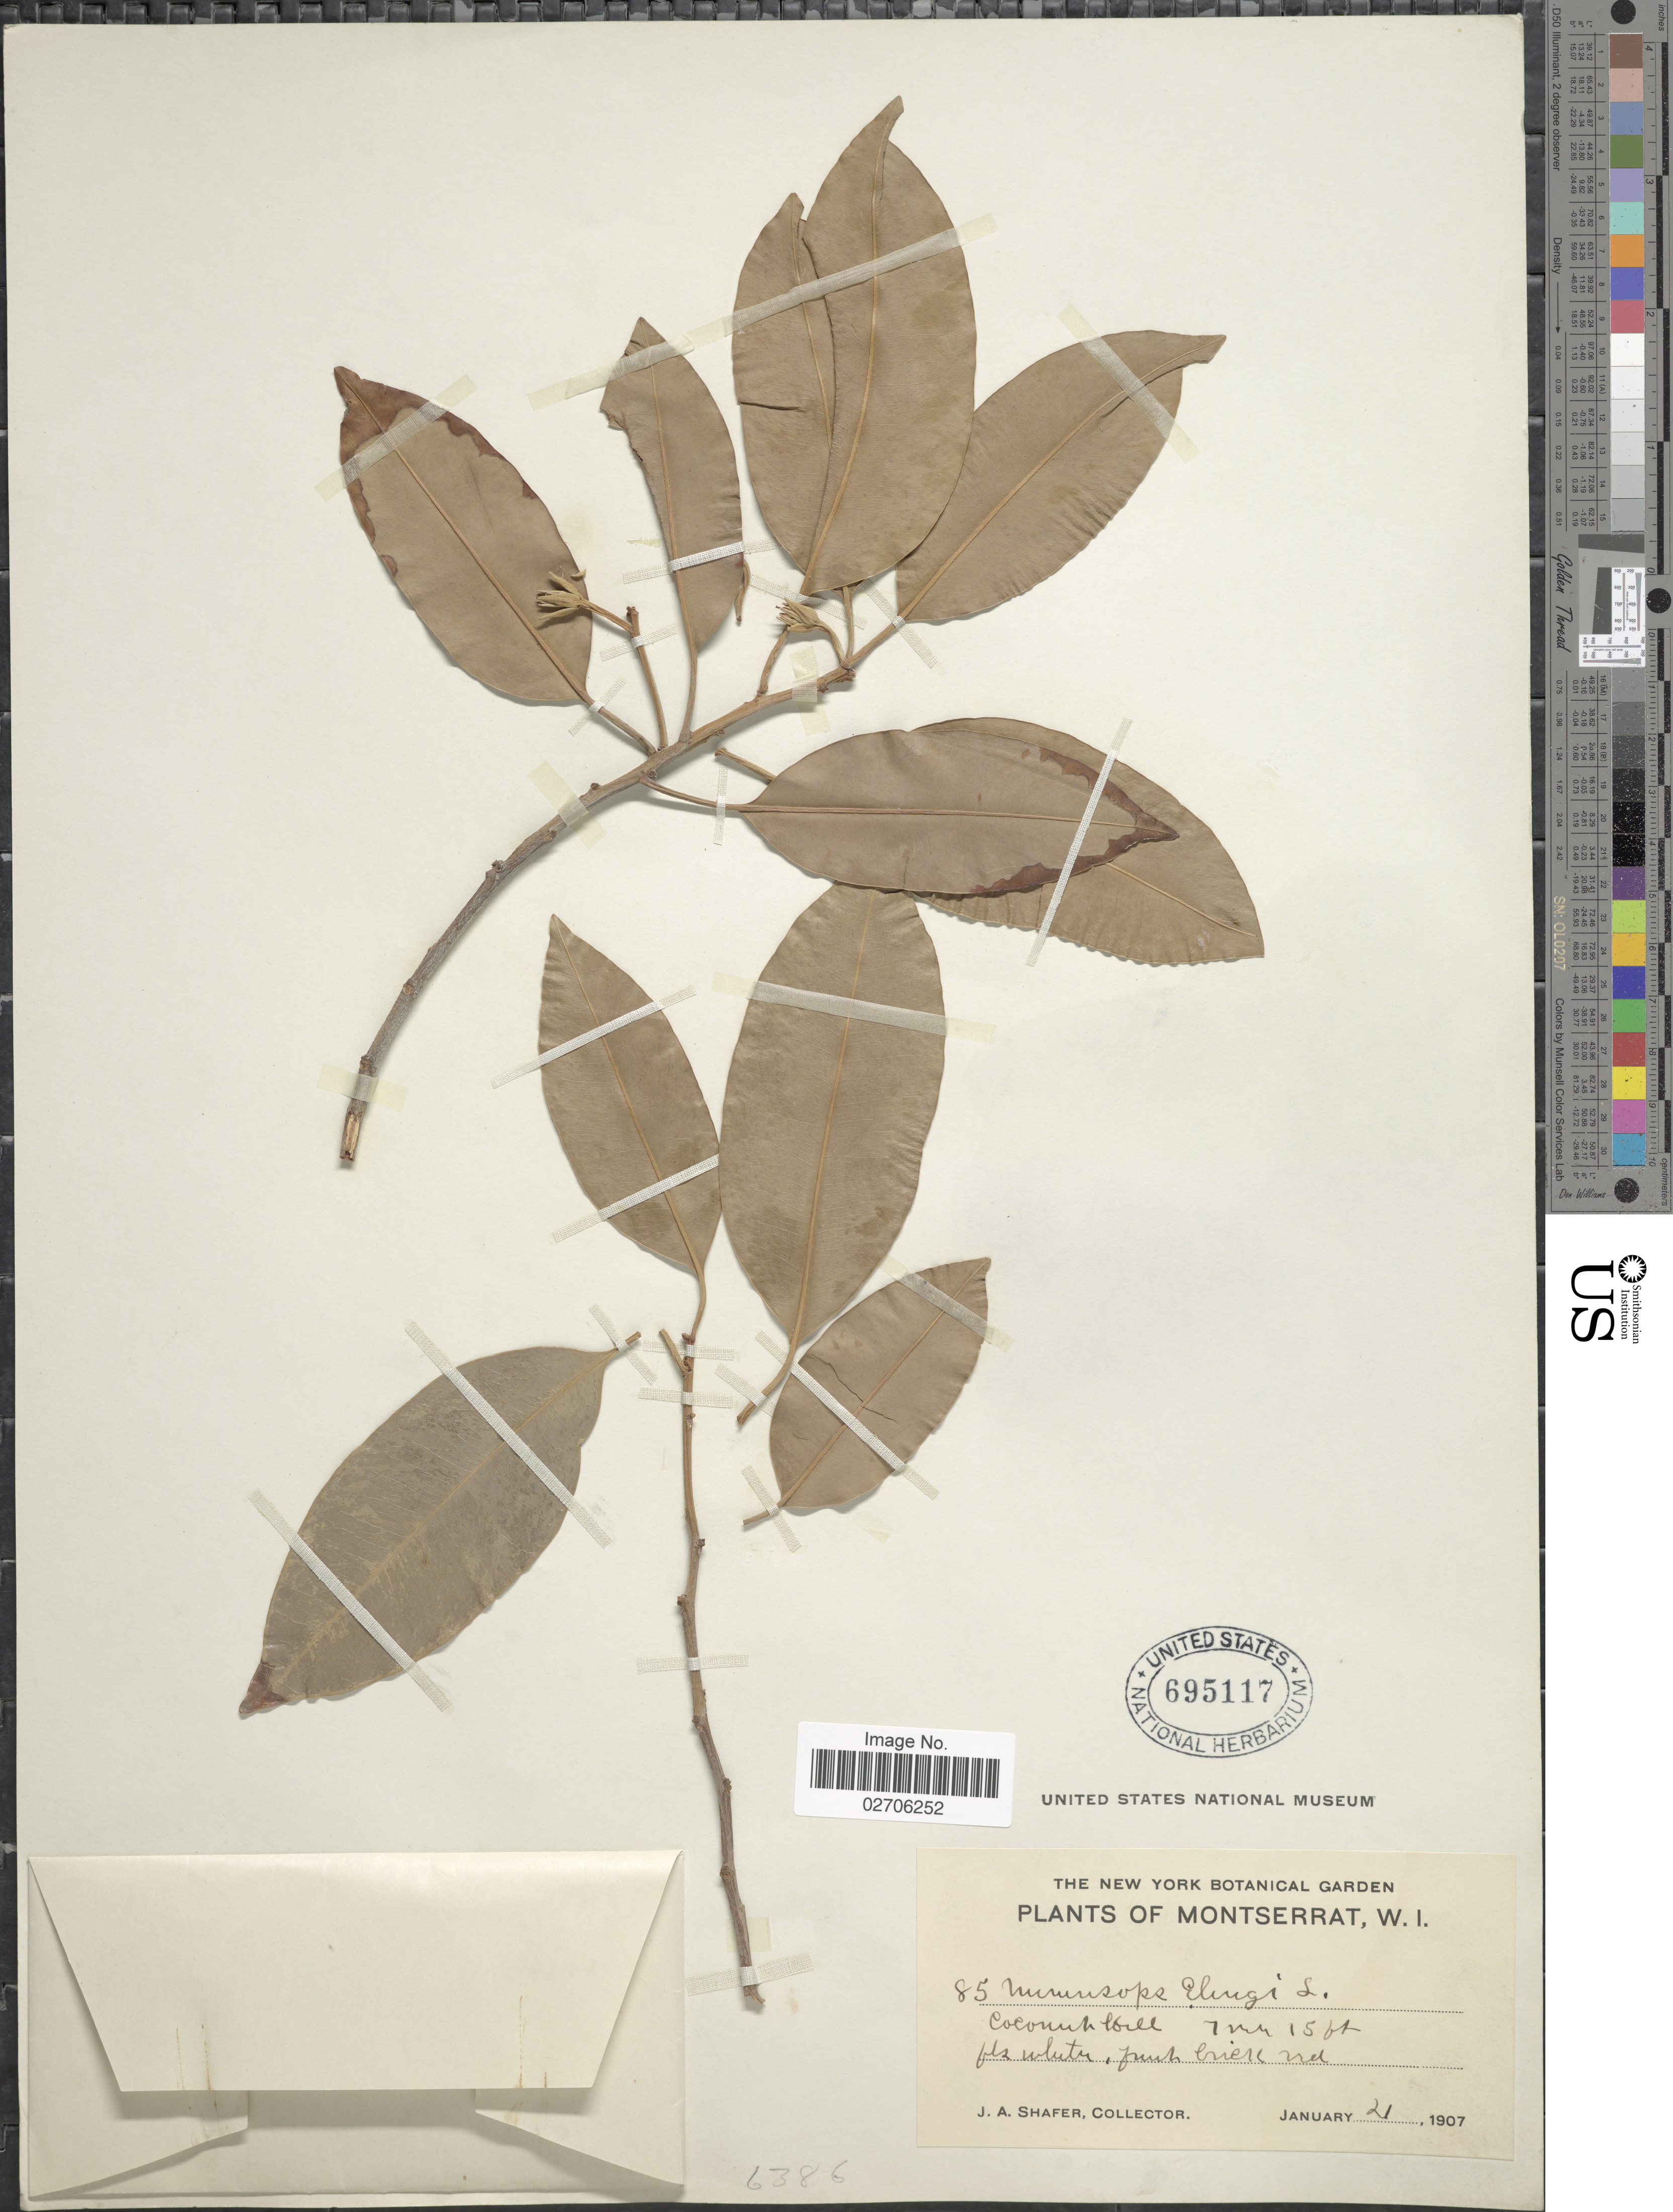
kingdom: Plantae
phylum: Tracheophyta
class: Magnoliopsida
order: Ericales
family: Sapotaceae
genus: Mimusops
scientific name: Mimusops djave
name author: Engl.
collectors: J. A. Shafer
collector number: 85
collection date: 1907-01-21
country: Montserrat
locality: W.I. Coconut Hill.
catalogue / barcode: US 695117